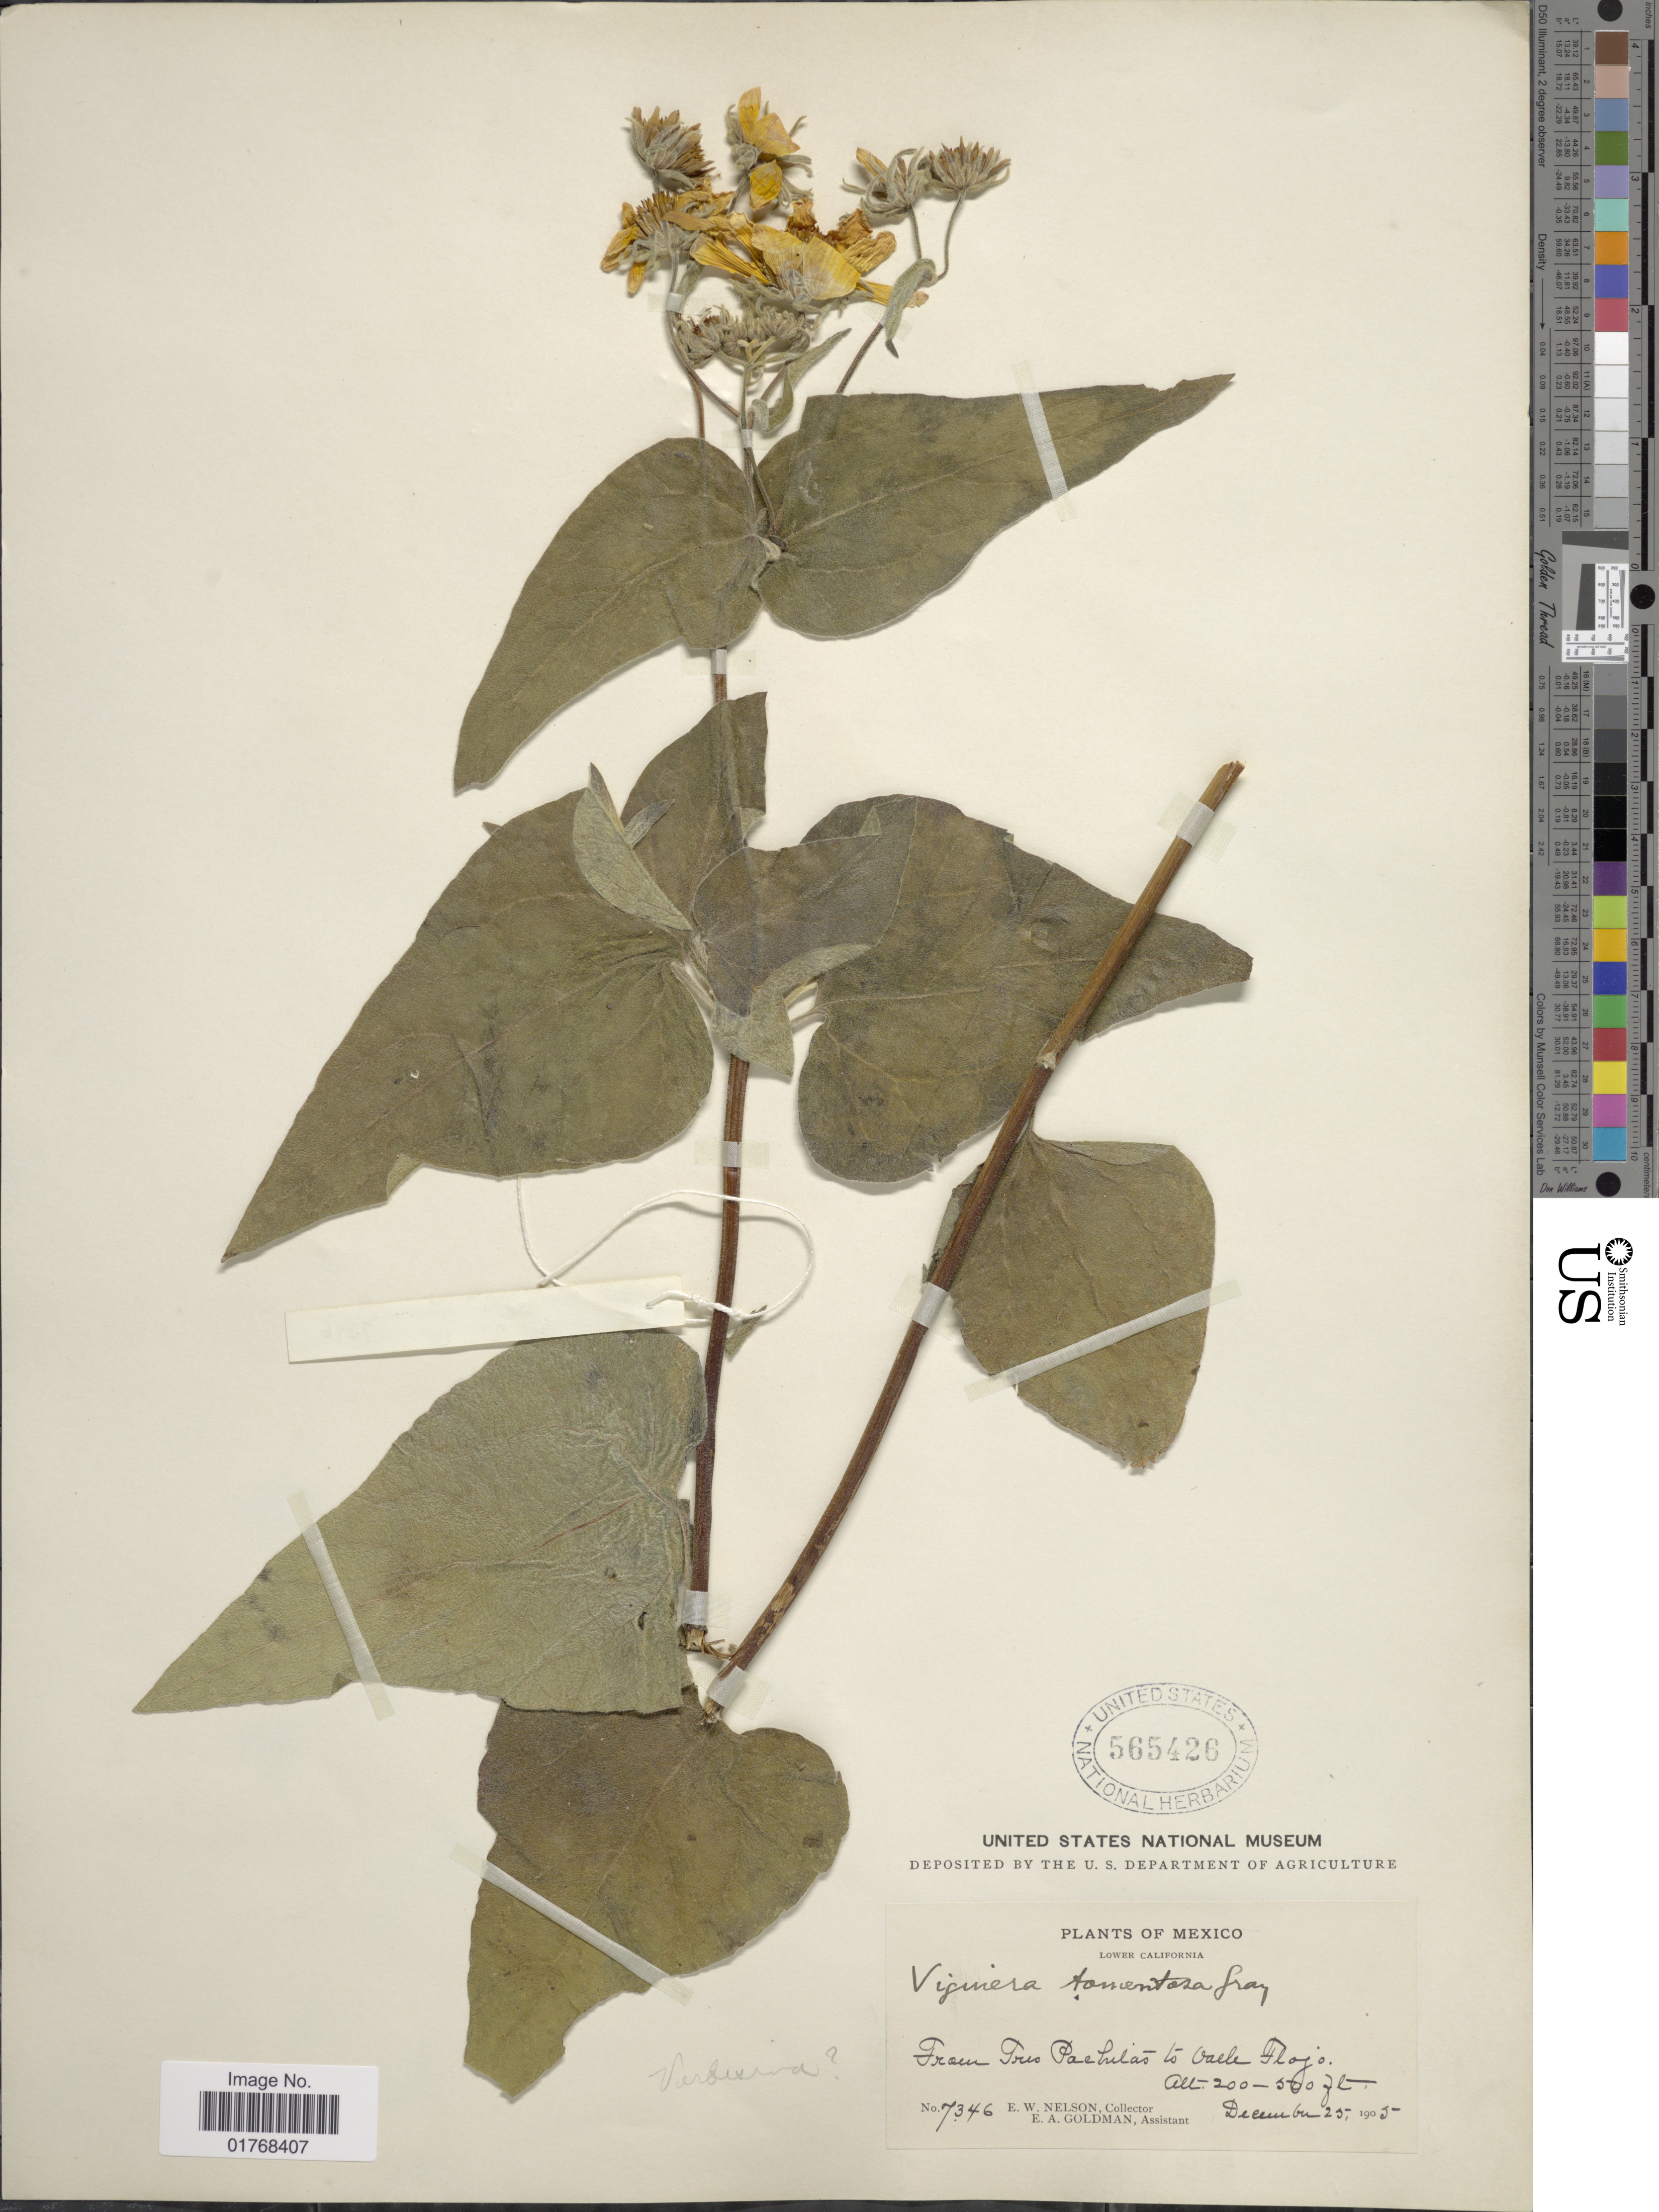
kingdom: Plantae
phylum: Tracheophyta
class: Magnoliopsida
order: Asterales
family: Asteraceae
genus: Viguiera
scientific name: Viguiera tomentosa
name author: A. Gray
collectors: E. W. Nelson & E. A. Goldman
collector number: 7346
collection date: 1905-12-25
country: Mexico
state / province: Baja California Sur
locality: Lower California, From Tres Pachitas to valle Flojo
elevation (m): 61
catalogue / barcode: US 565426